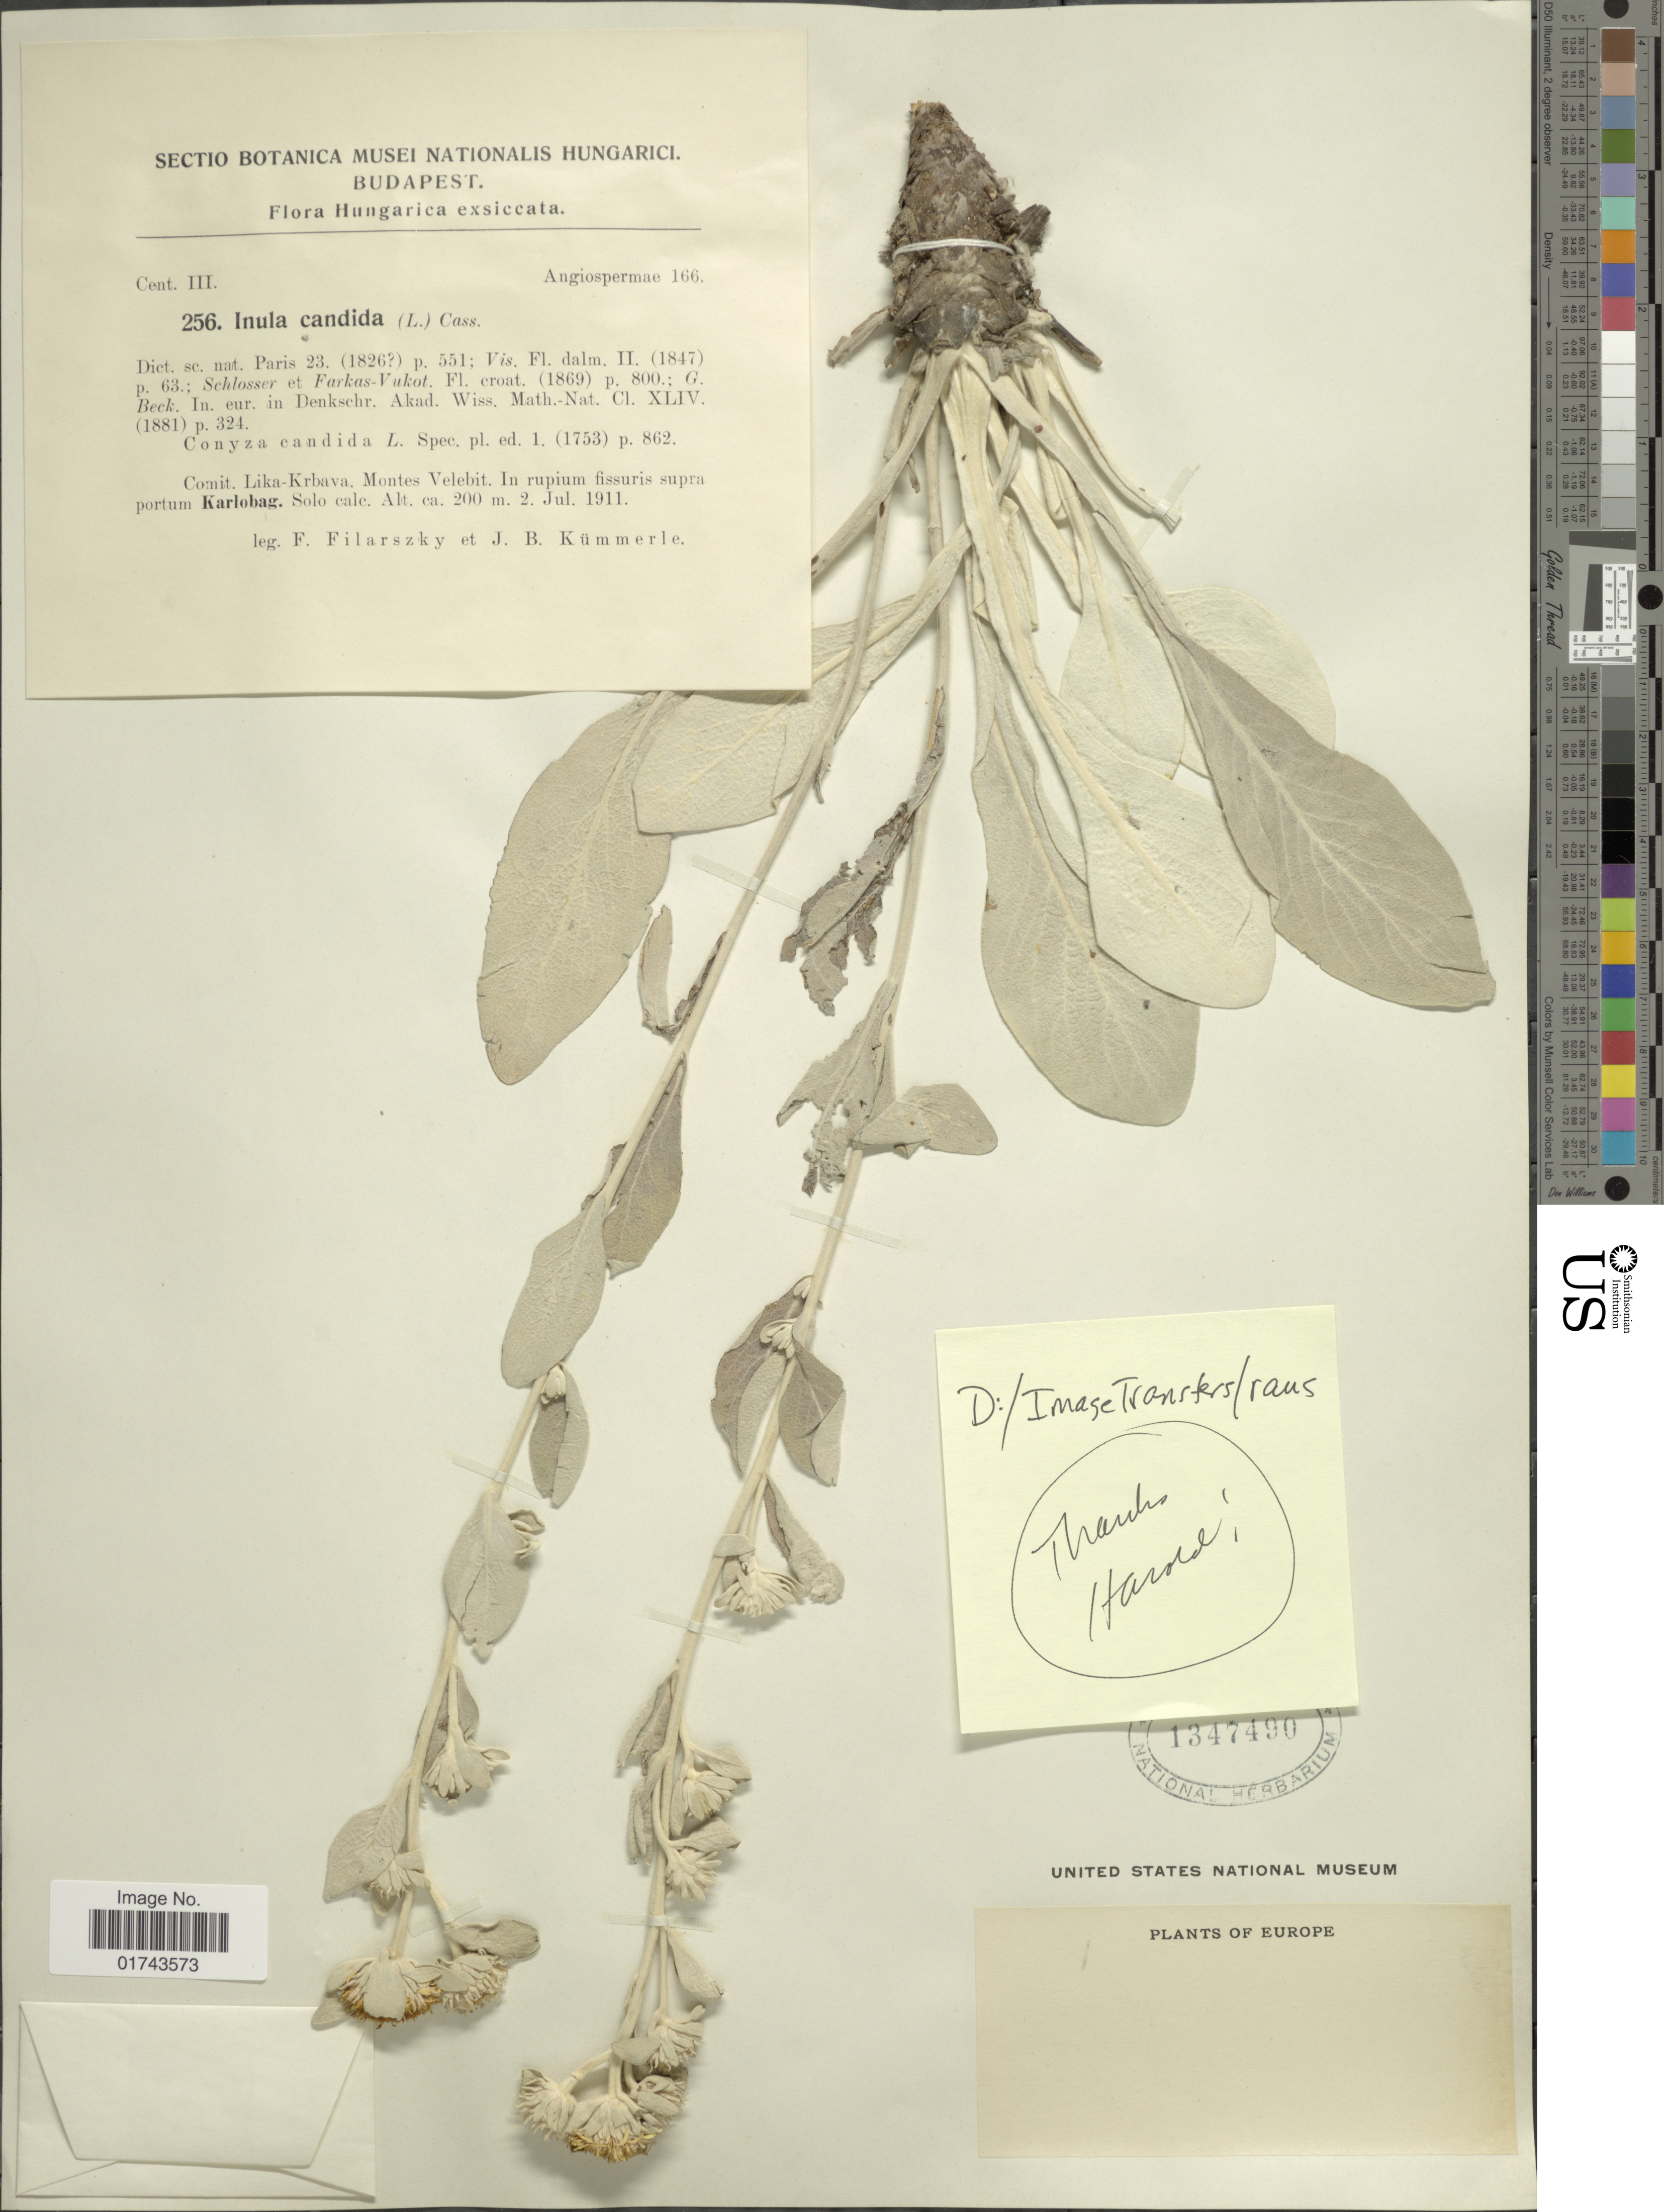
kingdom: Plantae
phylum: Tracheophyta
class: Magnoliopsida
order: Asterales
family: Asteraceae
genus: Inula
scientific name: Inula candida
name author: (L.) Cass.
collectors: F. Filarszky & J. Kummerle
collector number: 256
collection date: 1911-07-02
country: Hungary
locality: Montes Velebit. In rupium fissuris supra portum Karlobag. Solo cale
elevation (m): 200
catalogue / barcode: US 1347490